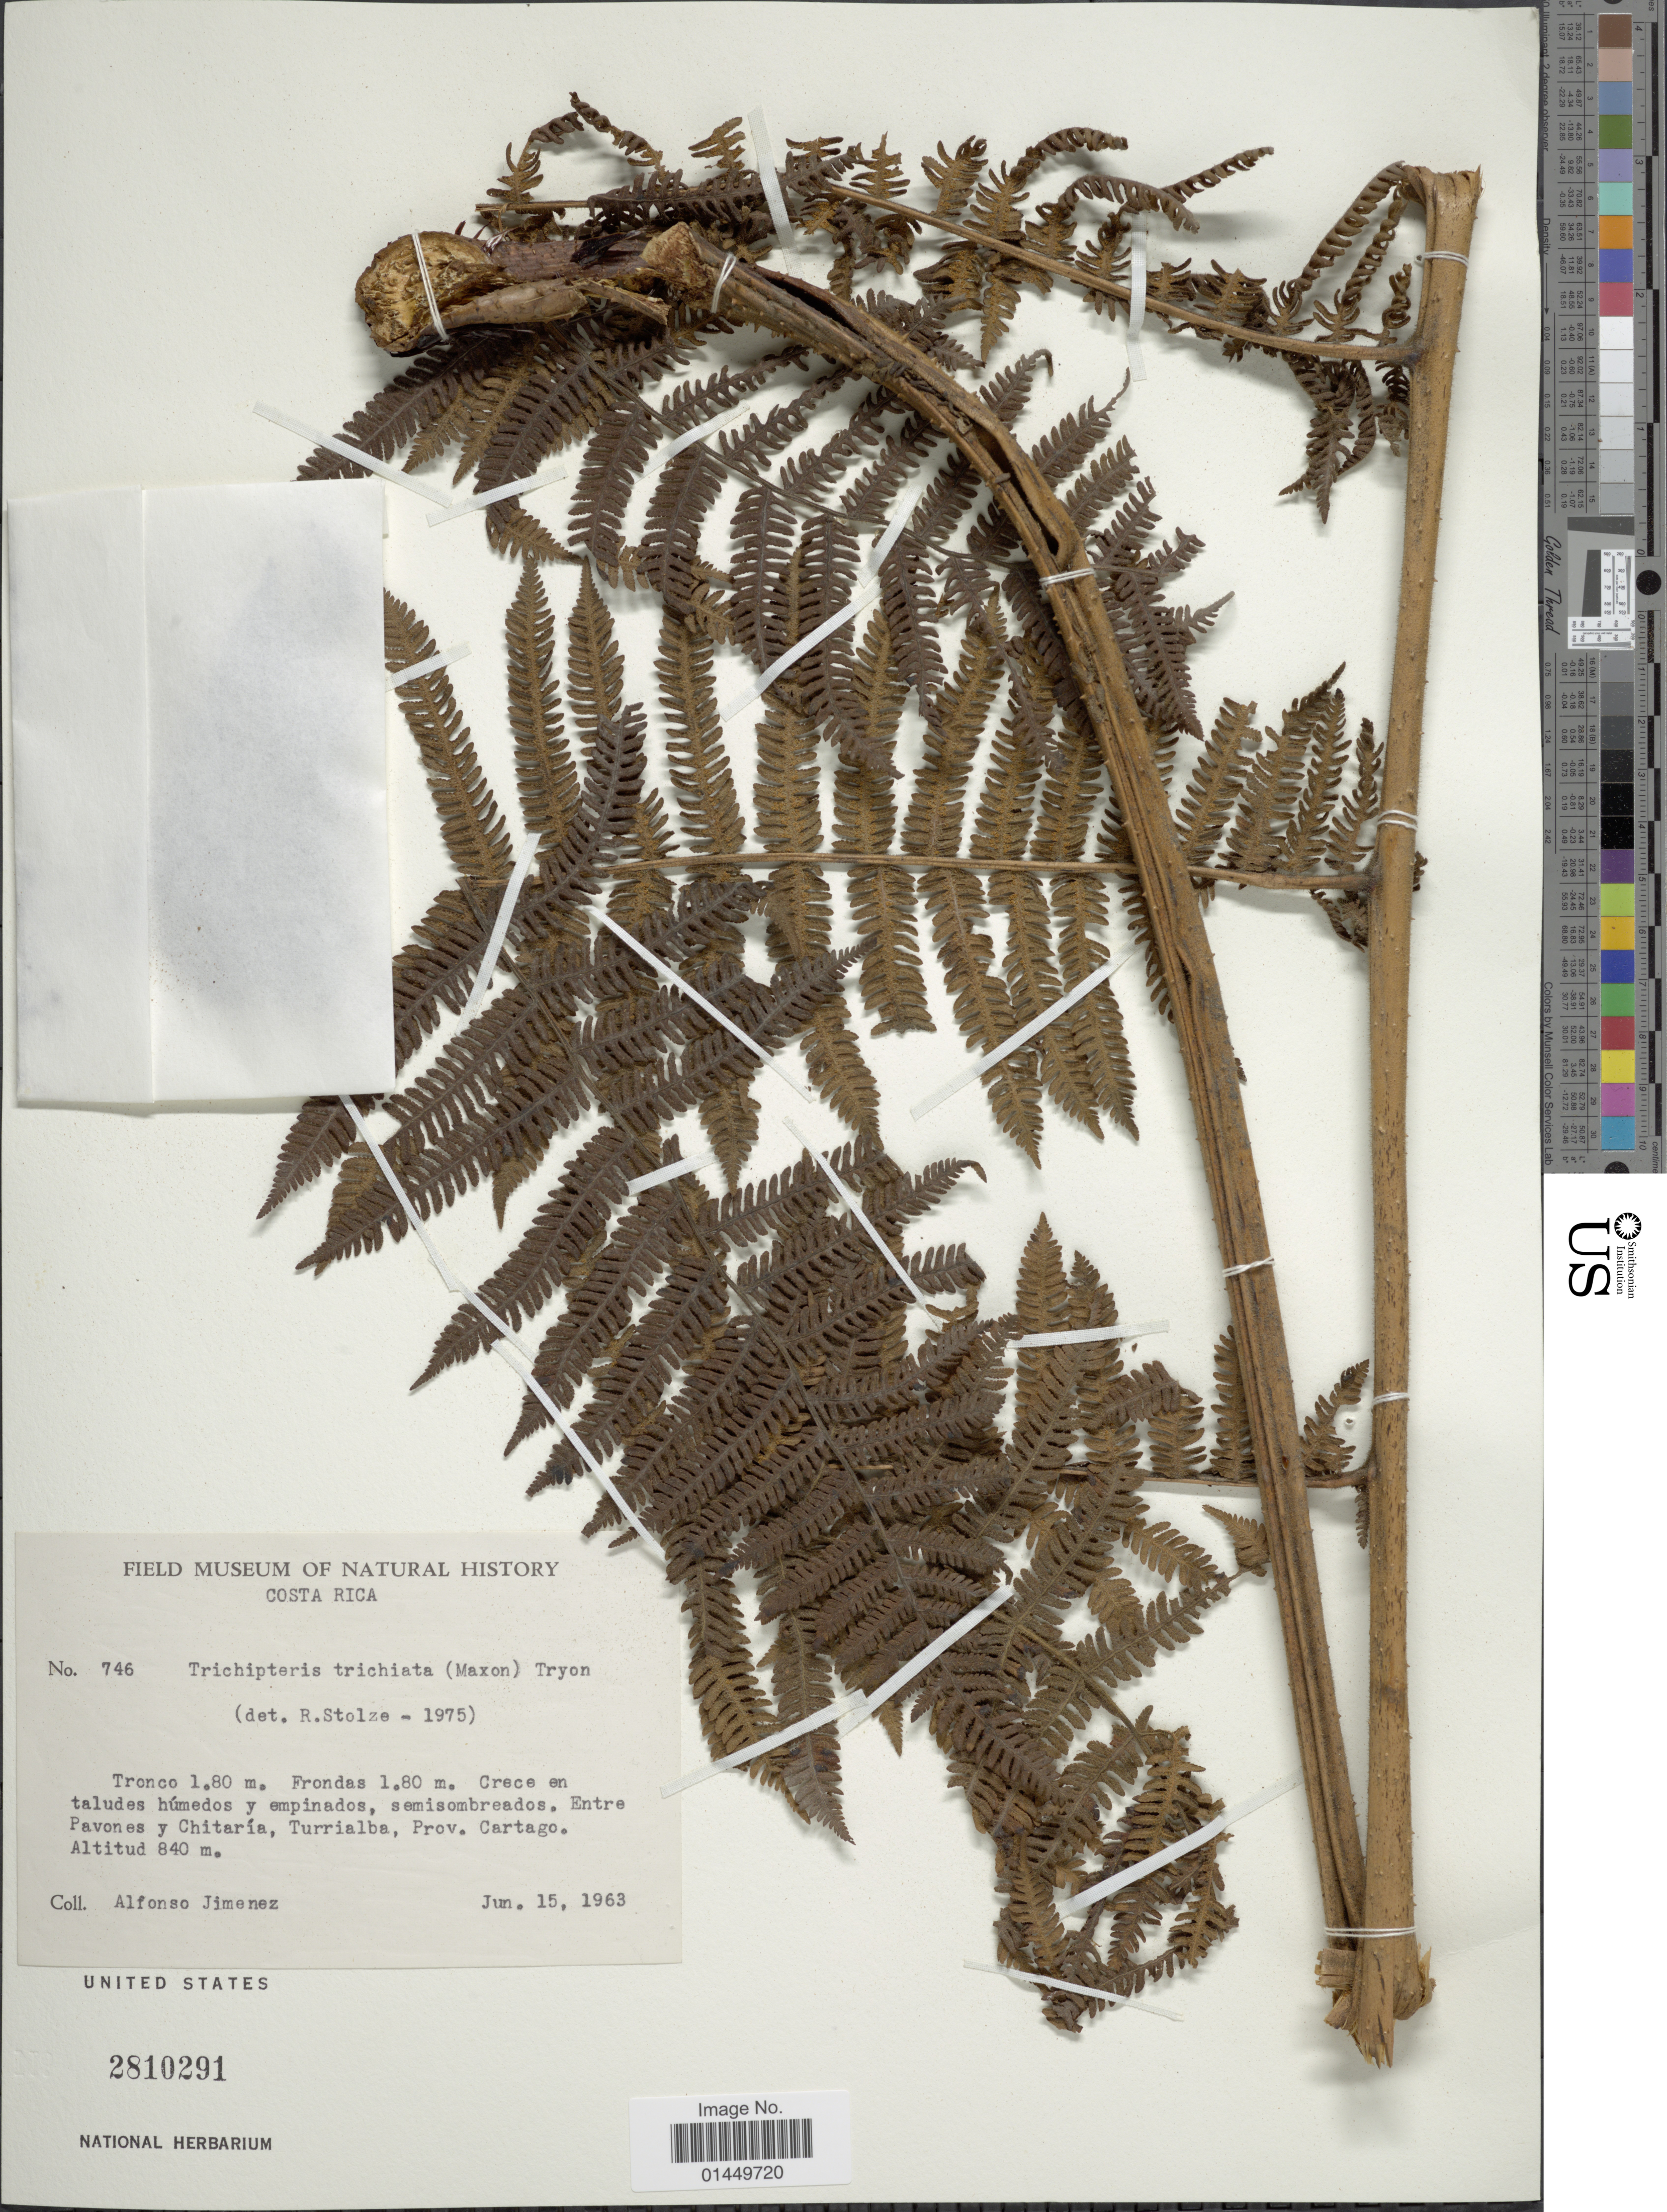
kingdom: Plantae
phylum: Tracheophyta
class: Polypodiopsida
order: Cyatheales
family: Cyatheaceae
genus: Cyathea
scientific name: Cyathea trichiata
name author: (Maxon) Domin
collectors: A. Jiménez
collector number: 746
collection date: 1963-06-15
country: Costa Rica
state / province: Cartago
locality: Entre Pavones y Chitaria, Turrialba, Prov. Cartago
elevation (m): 840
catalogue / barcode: US 2810291